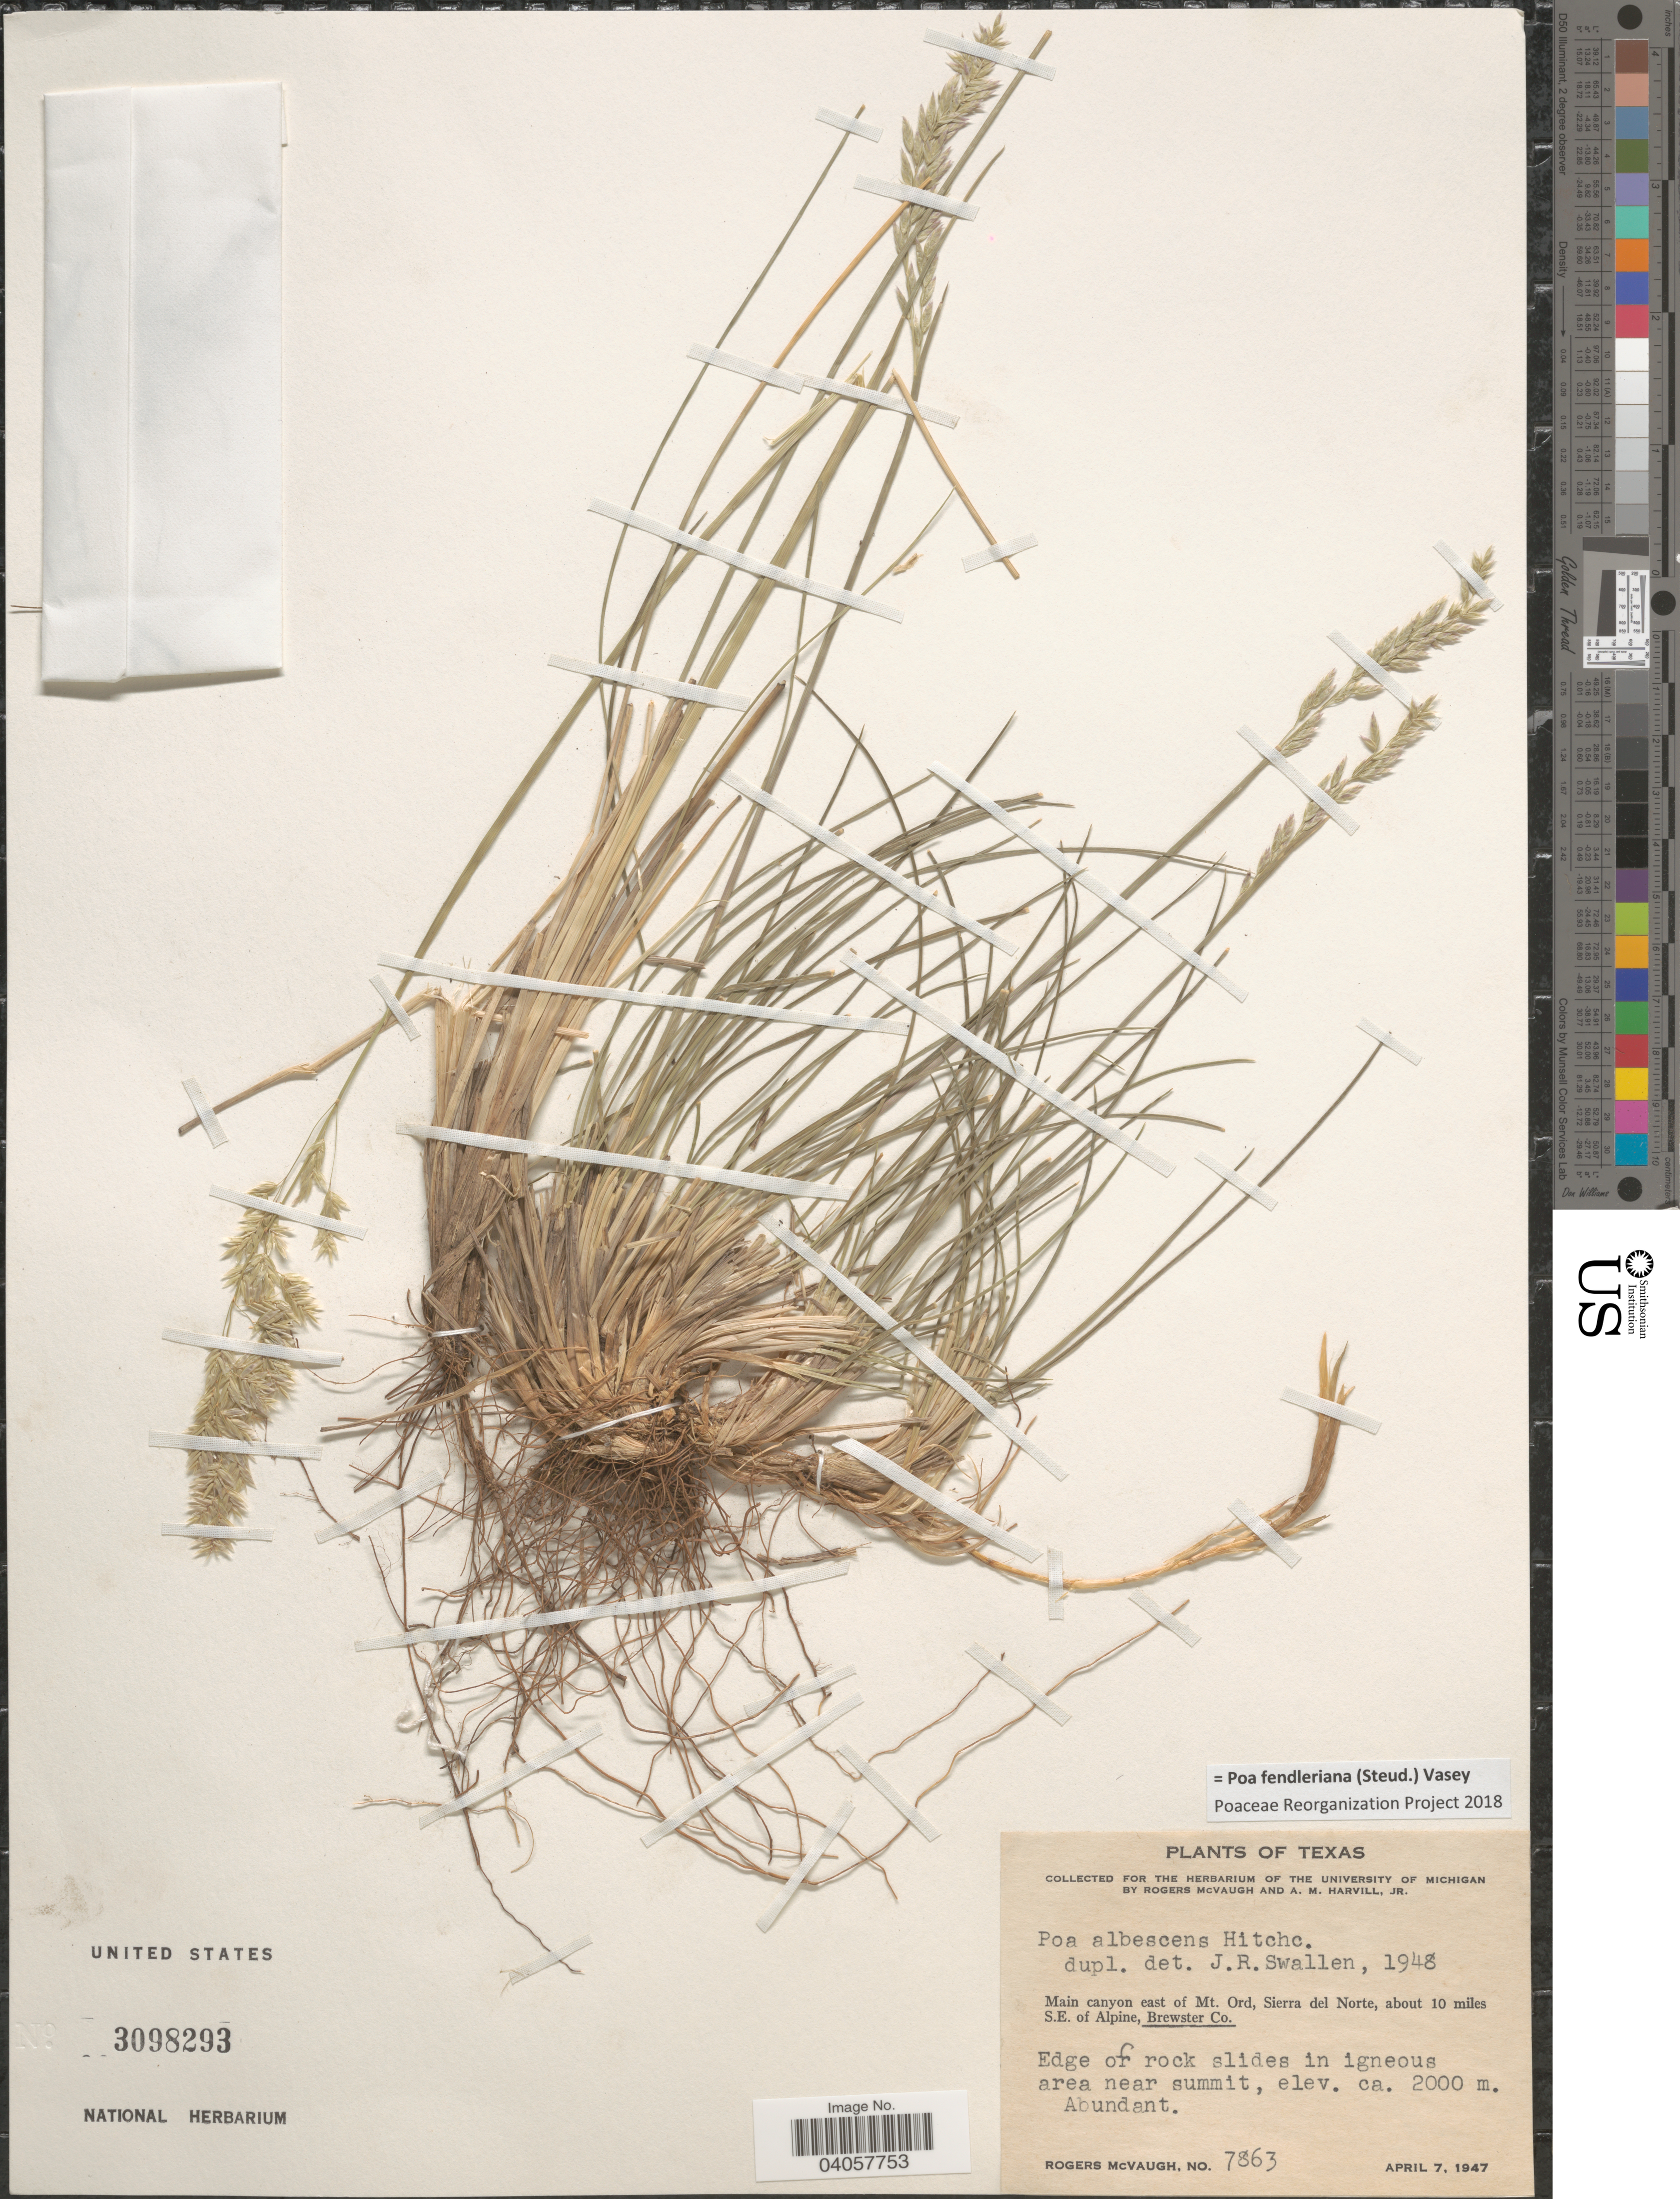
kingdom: Plantae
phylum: Tracheophyta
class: Liliopsida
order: Poales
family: Poaceae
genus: Poa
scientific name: Poa fendleriana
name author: (Steud.) Vasey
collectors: R. McVaugh & A. Harvill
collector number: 7863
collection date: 1947-04-07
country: United States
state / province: Texas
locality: Main canyon east of Mt. Ord, Sierra del Norte, about 10 miles S.E. of Alpine, Brewster Co.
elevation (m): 2000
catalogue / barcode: US 3098293